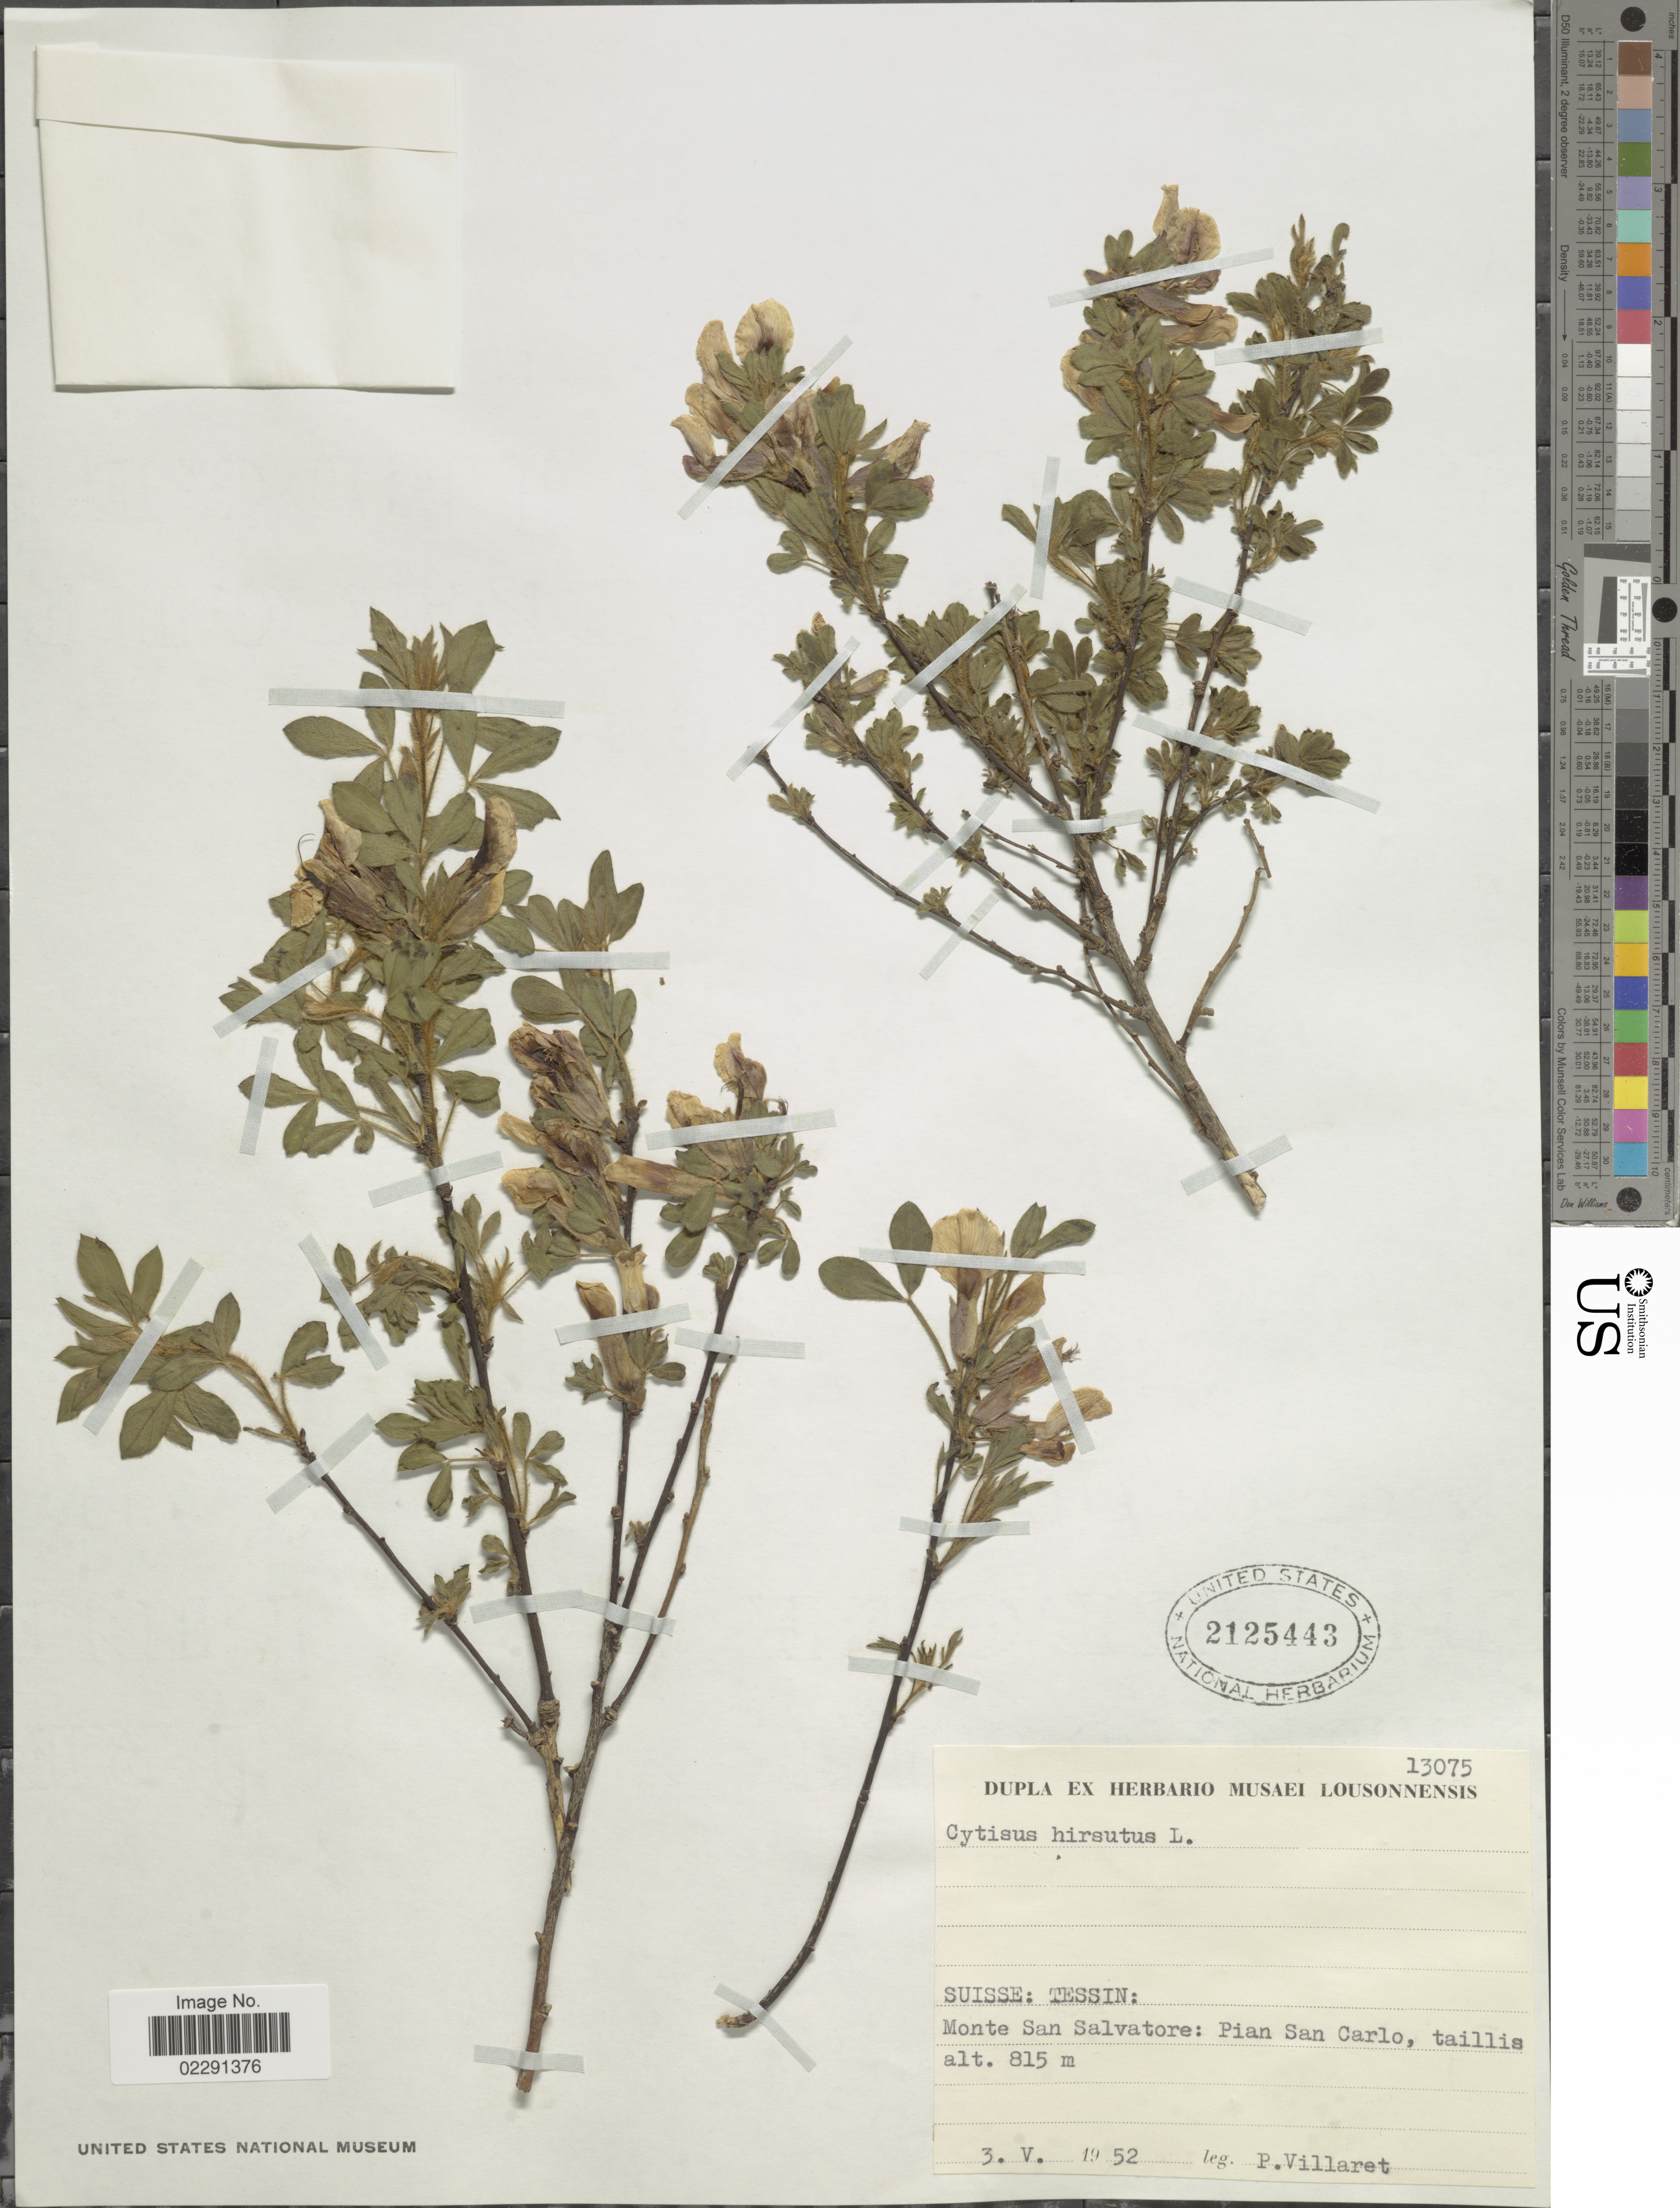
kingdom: Plantae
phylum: Tracheophyta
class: Magnoliopsida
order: Fabales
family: Fabaceae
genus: Cytisus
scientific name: Cytisus hirsutus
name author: L.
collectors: P. Villaret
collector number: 13075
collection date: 1952-05-03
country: Switzerland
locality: Suisse: Tessin: Monte San Salvatore: Pian San Carlo, taillis.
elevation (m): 815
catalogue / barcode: US 2125443